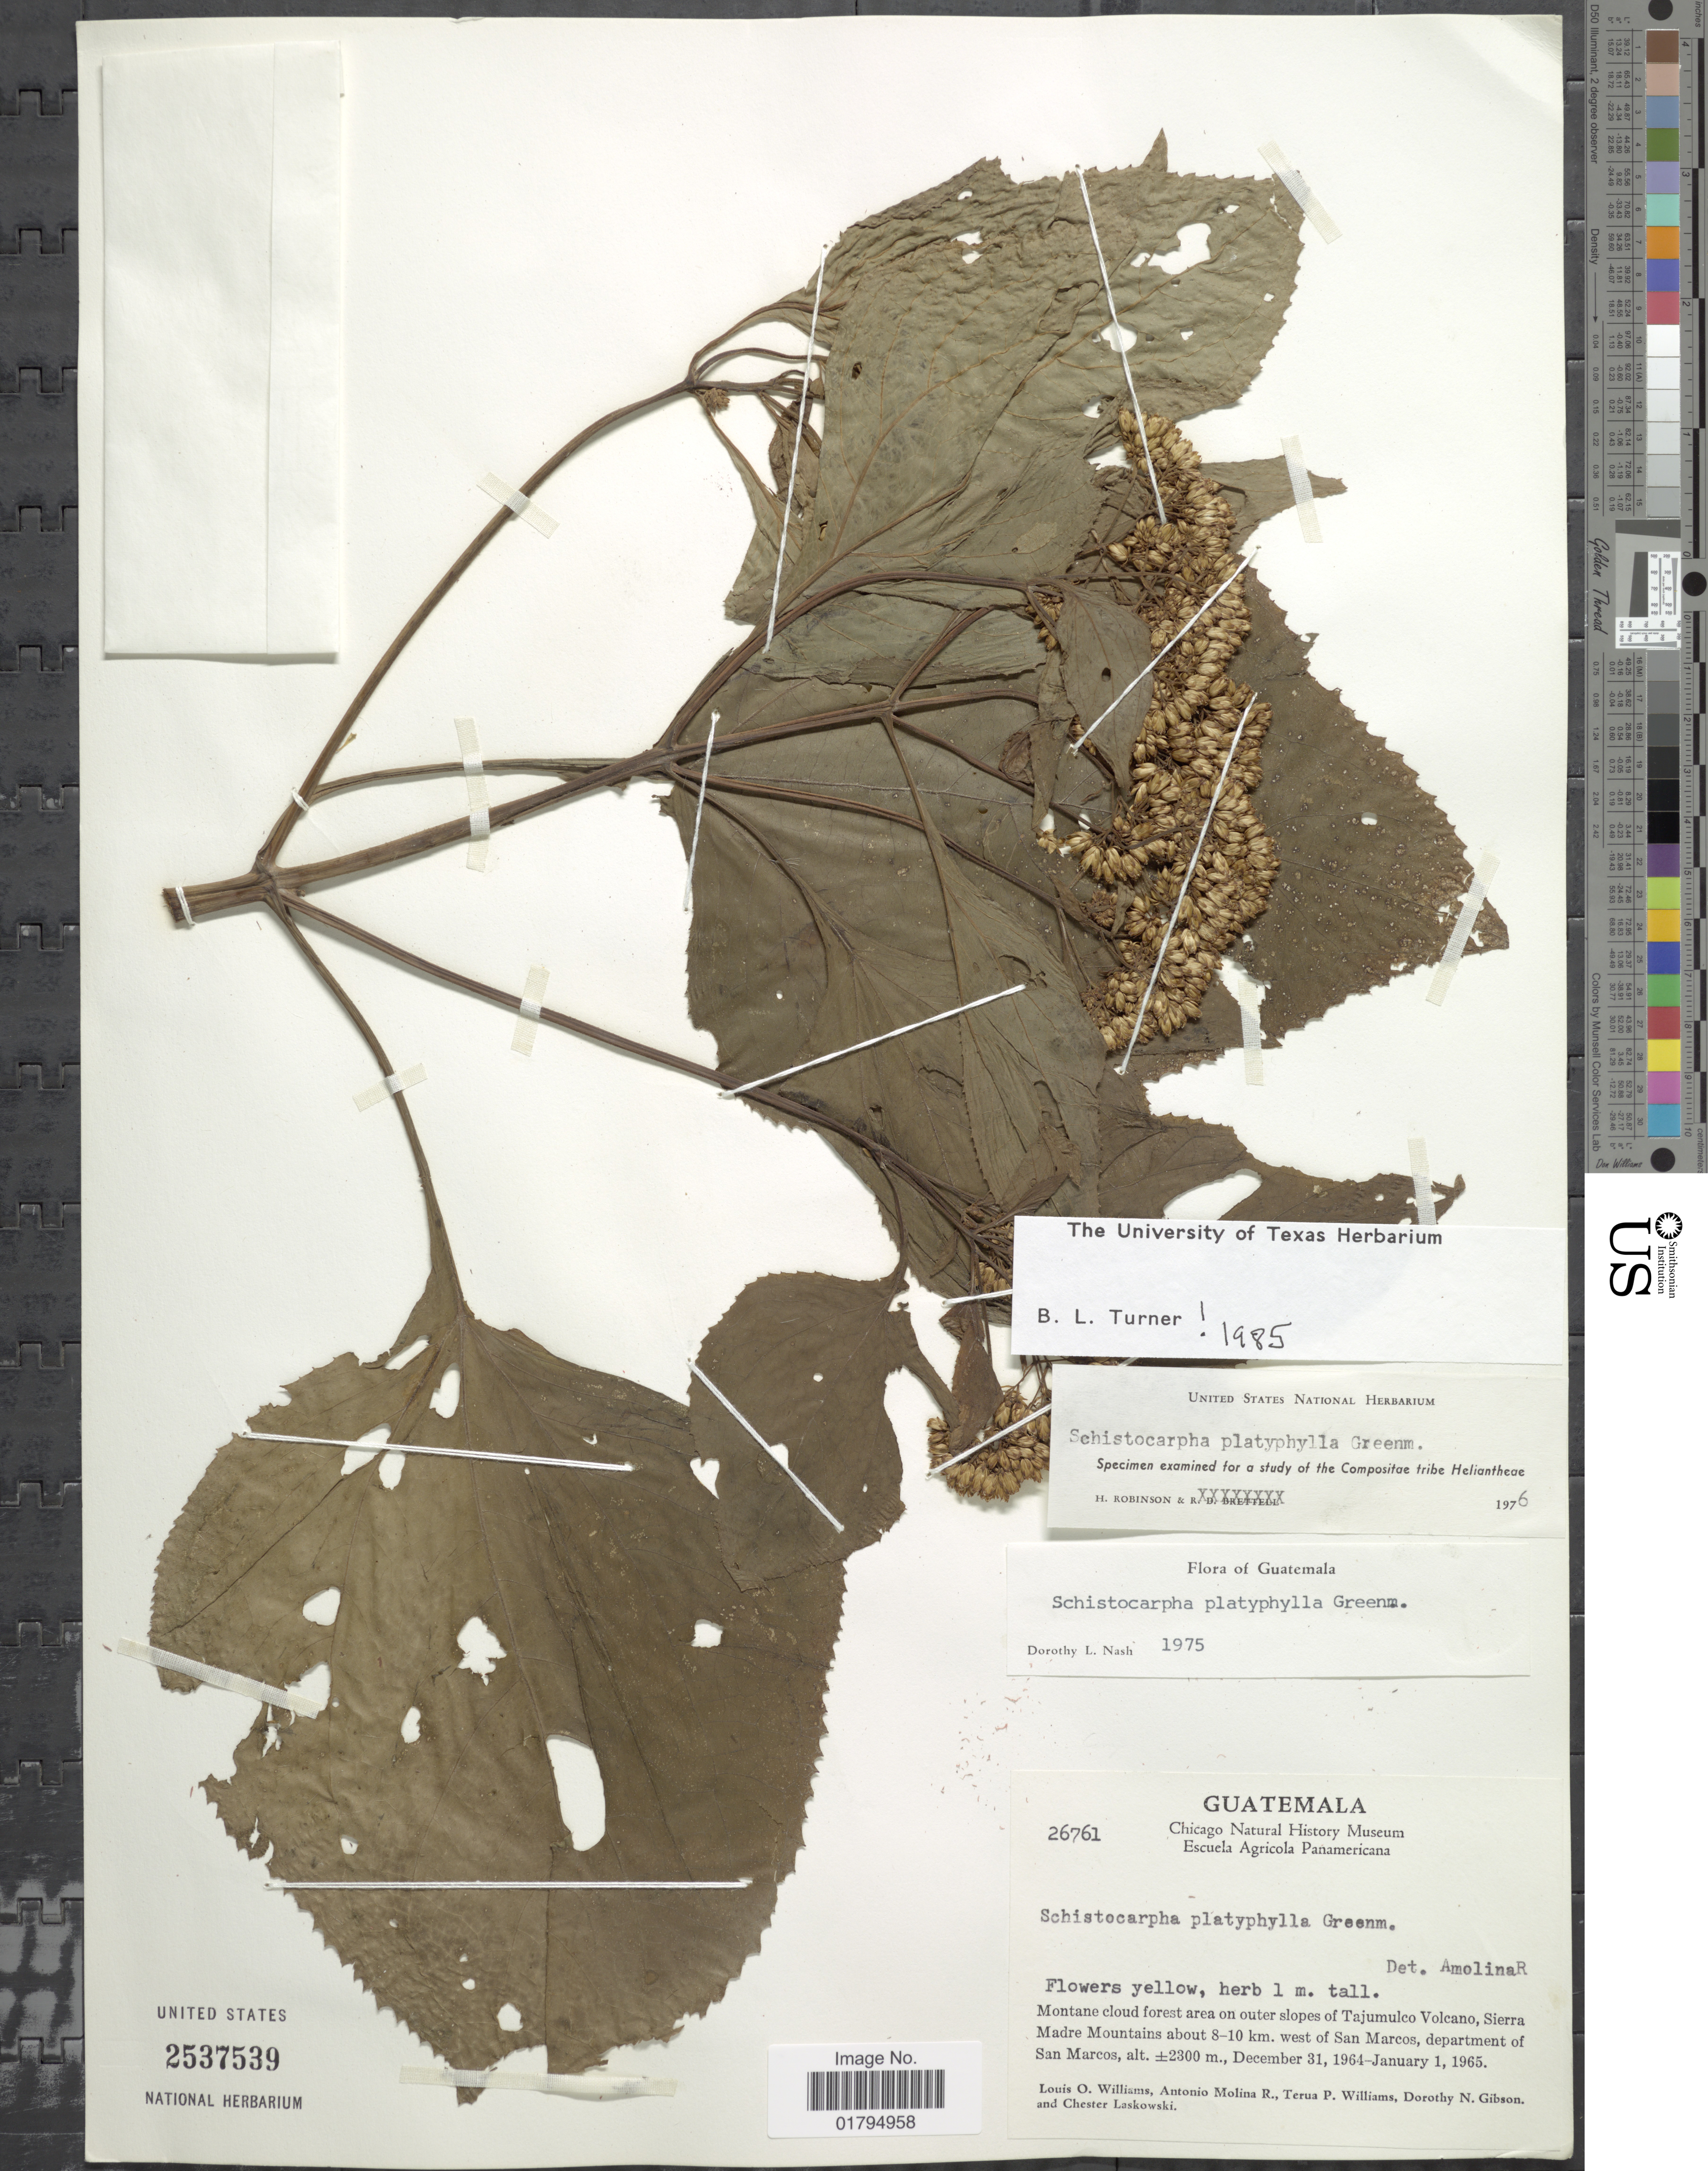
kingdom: Plantae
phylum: Tracheophyta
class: Magnoliopsida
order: Asterales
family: Asteraceae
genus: Schistocarpha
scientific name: Schistocarpha platyphylla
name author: Greenm.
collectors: L. O. Williams, A. Molina R., T. P. Williams, D. N. Gibson & C. Laskowski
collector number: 26761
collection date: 1965-01-01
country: Guatemala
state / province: San Marcos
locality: Area on outer slopes of Tajumulco Volcano, Sierra Madre Mountains about 8-10 km. west of San Marcos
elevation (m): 2300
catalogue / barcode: US 2537539